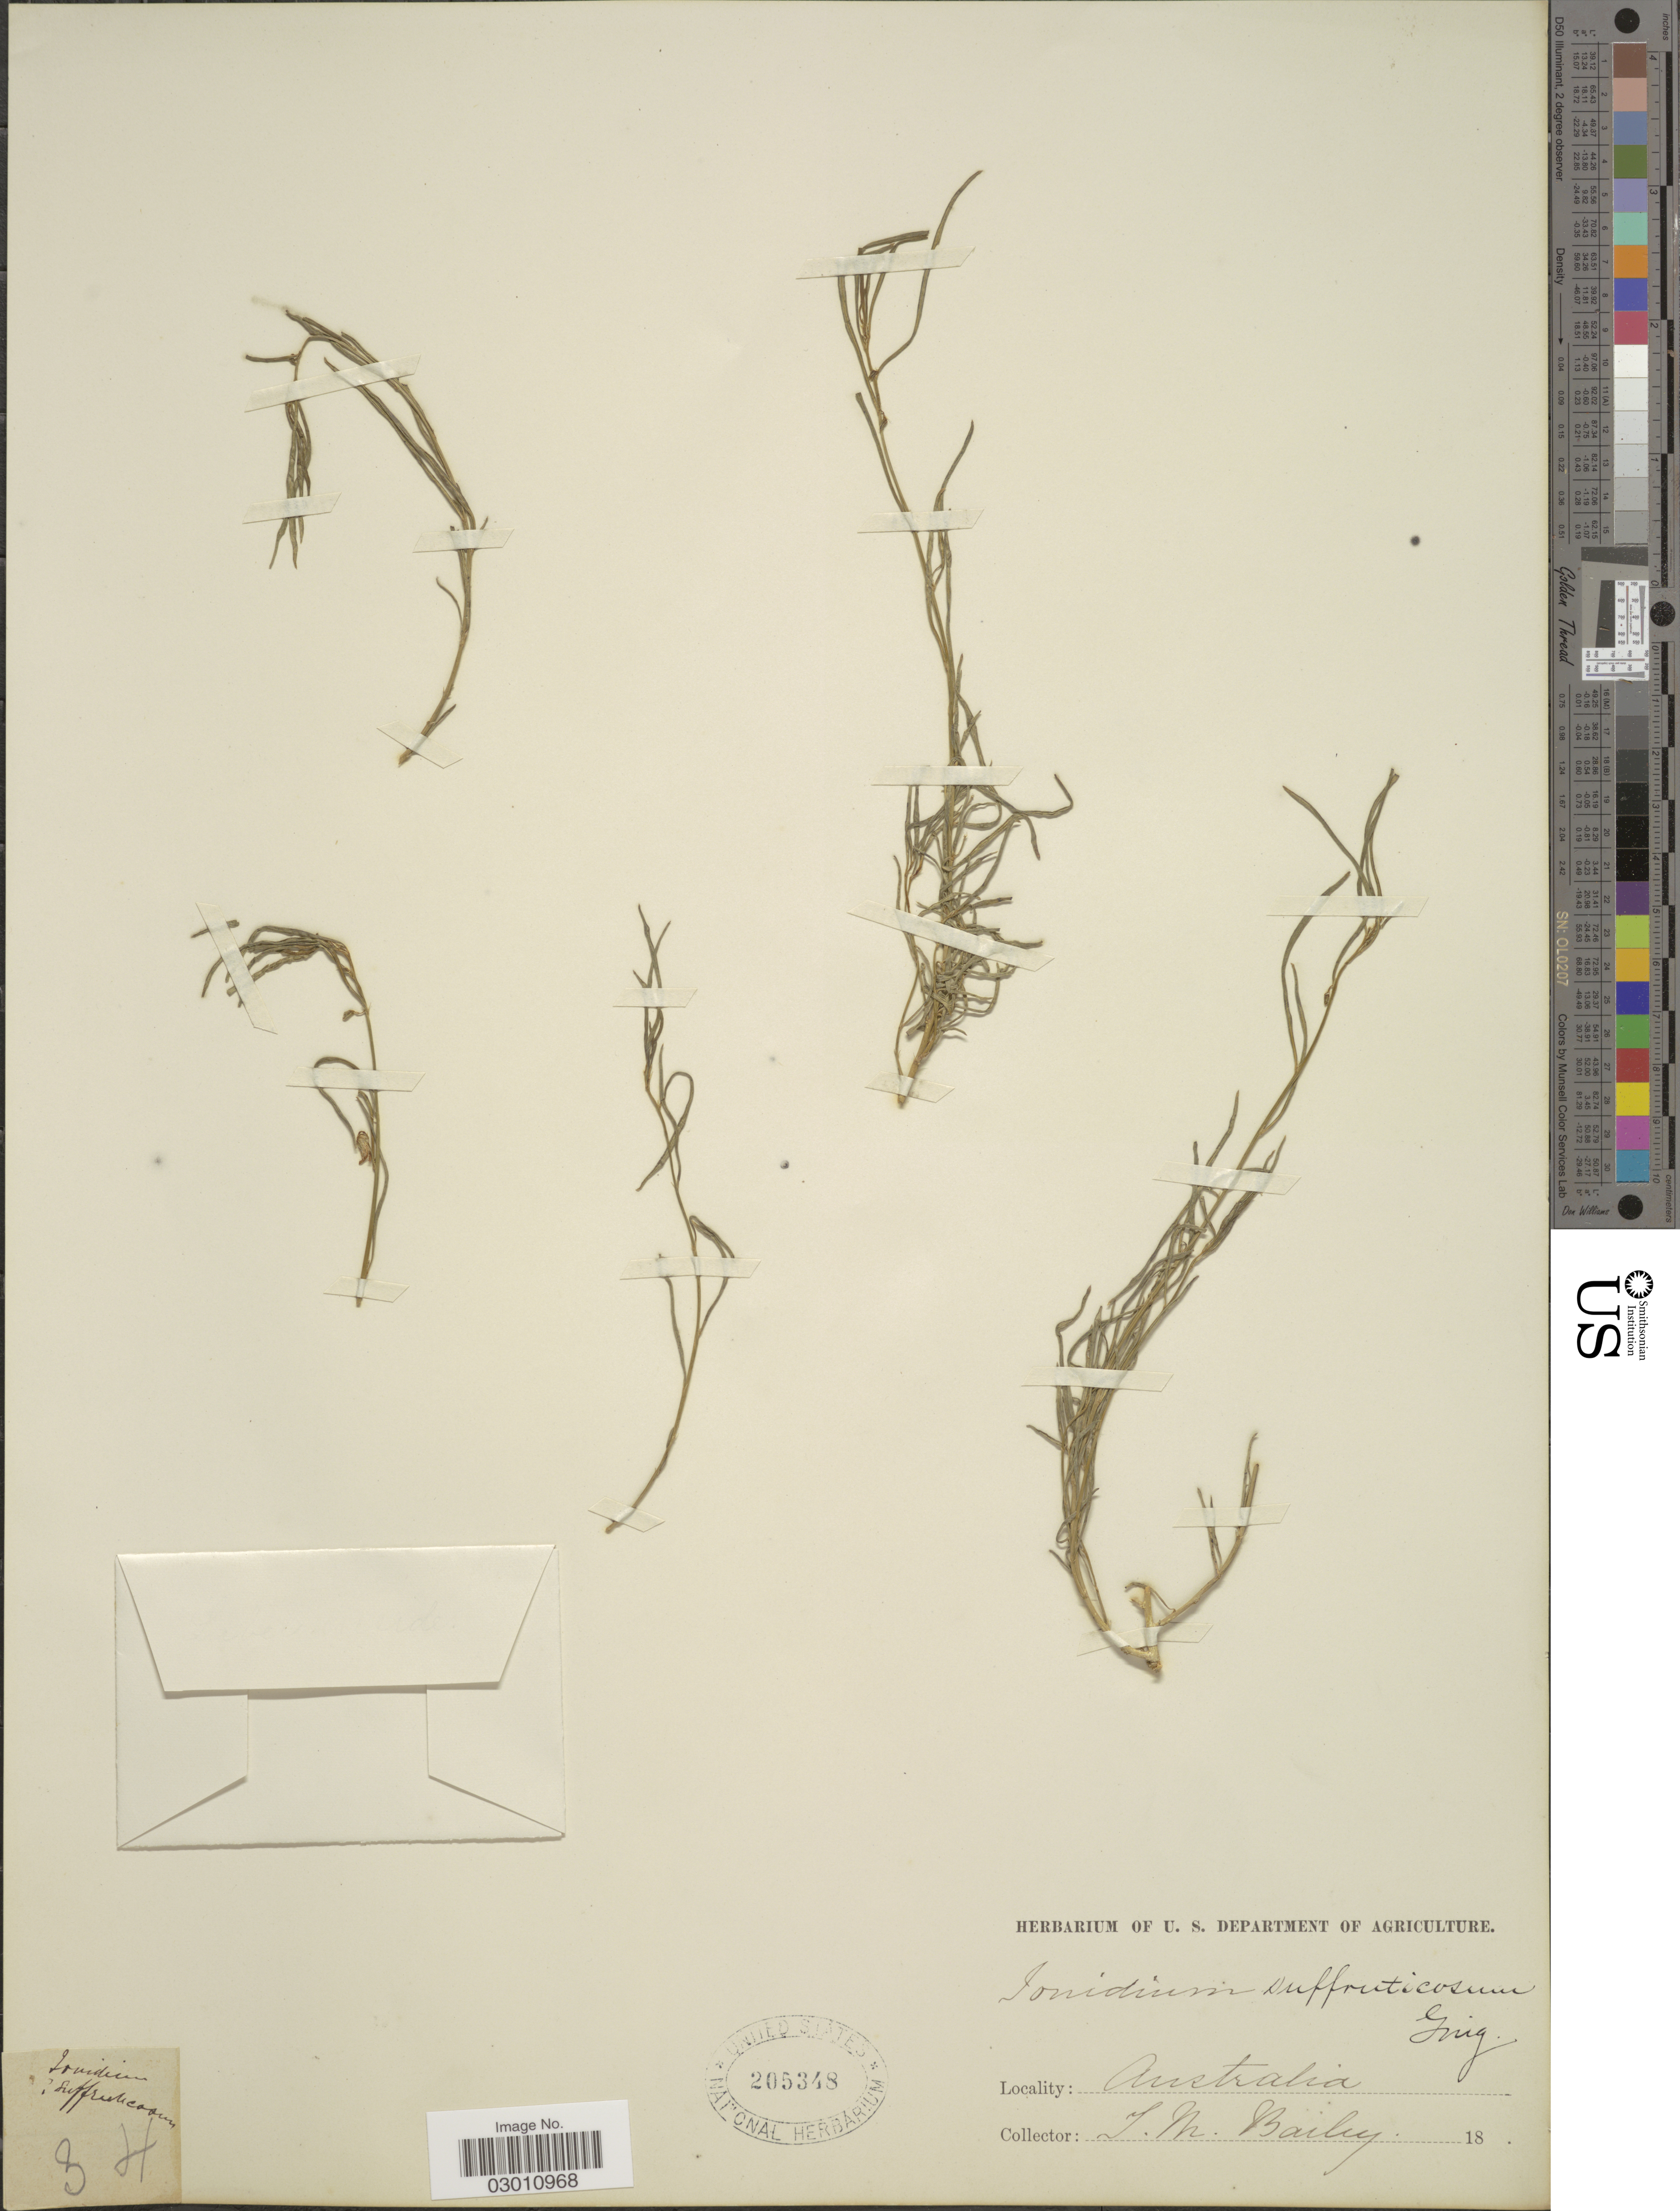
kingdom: Plantae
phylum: Tracheophyta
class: Magnoliopsida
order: Malpighiales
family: Violaceae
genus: Pigea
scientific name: Pigea enneasperma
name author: (L.) P.I. Forst.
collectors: T. M. Bailey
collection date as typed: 18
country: Australia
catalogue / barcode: US 205348